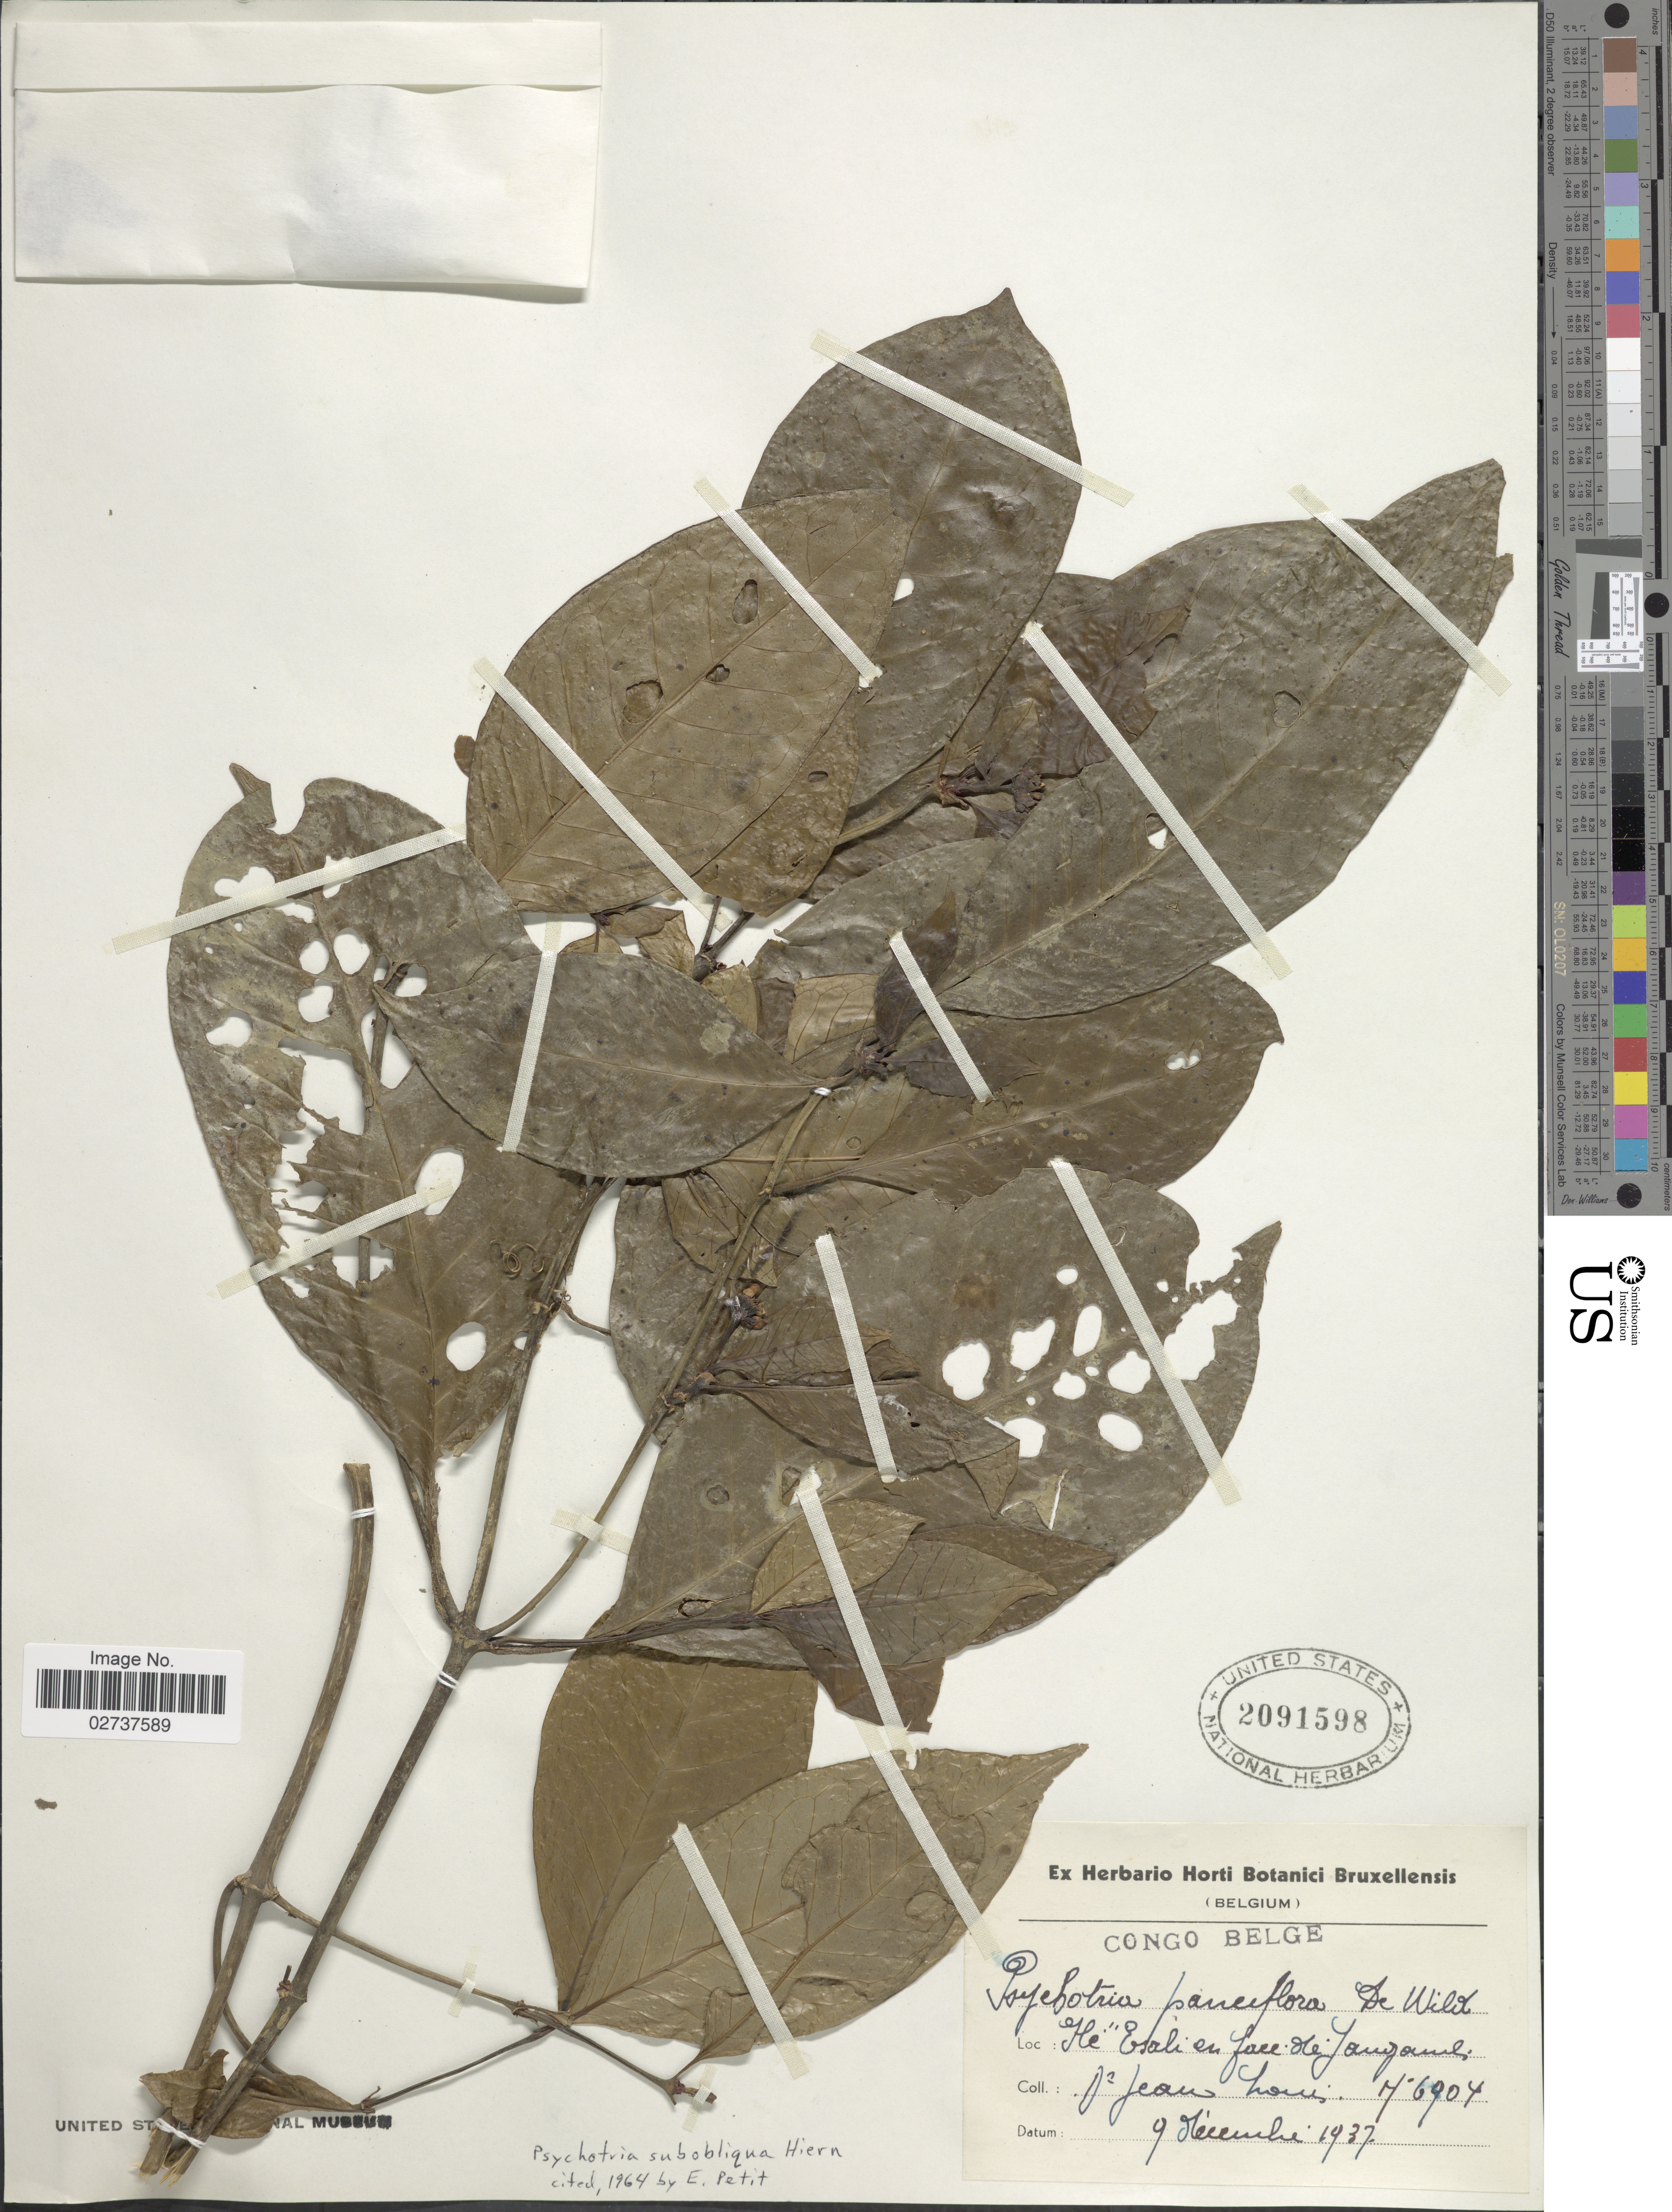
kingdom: Plantae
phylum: Tracheophyta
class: Magnoliopsida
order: Gentianales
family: Rubiaceae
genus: Psychotria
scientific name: Psychotria subobliqua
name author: Hiern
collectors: J. Louis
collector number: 76904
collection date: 1937-12-09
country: Congo, Democratic Republic of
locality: Congo Belge, Ile Esali en face de Yangambi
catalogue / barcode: US 2091598